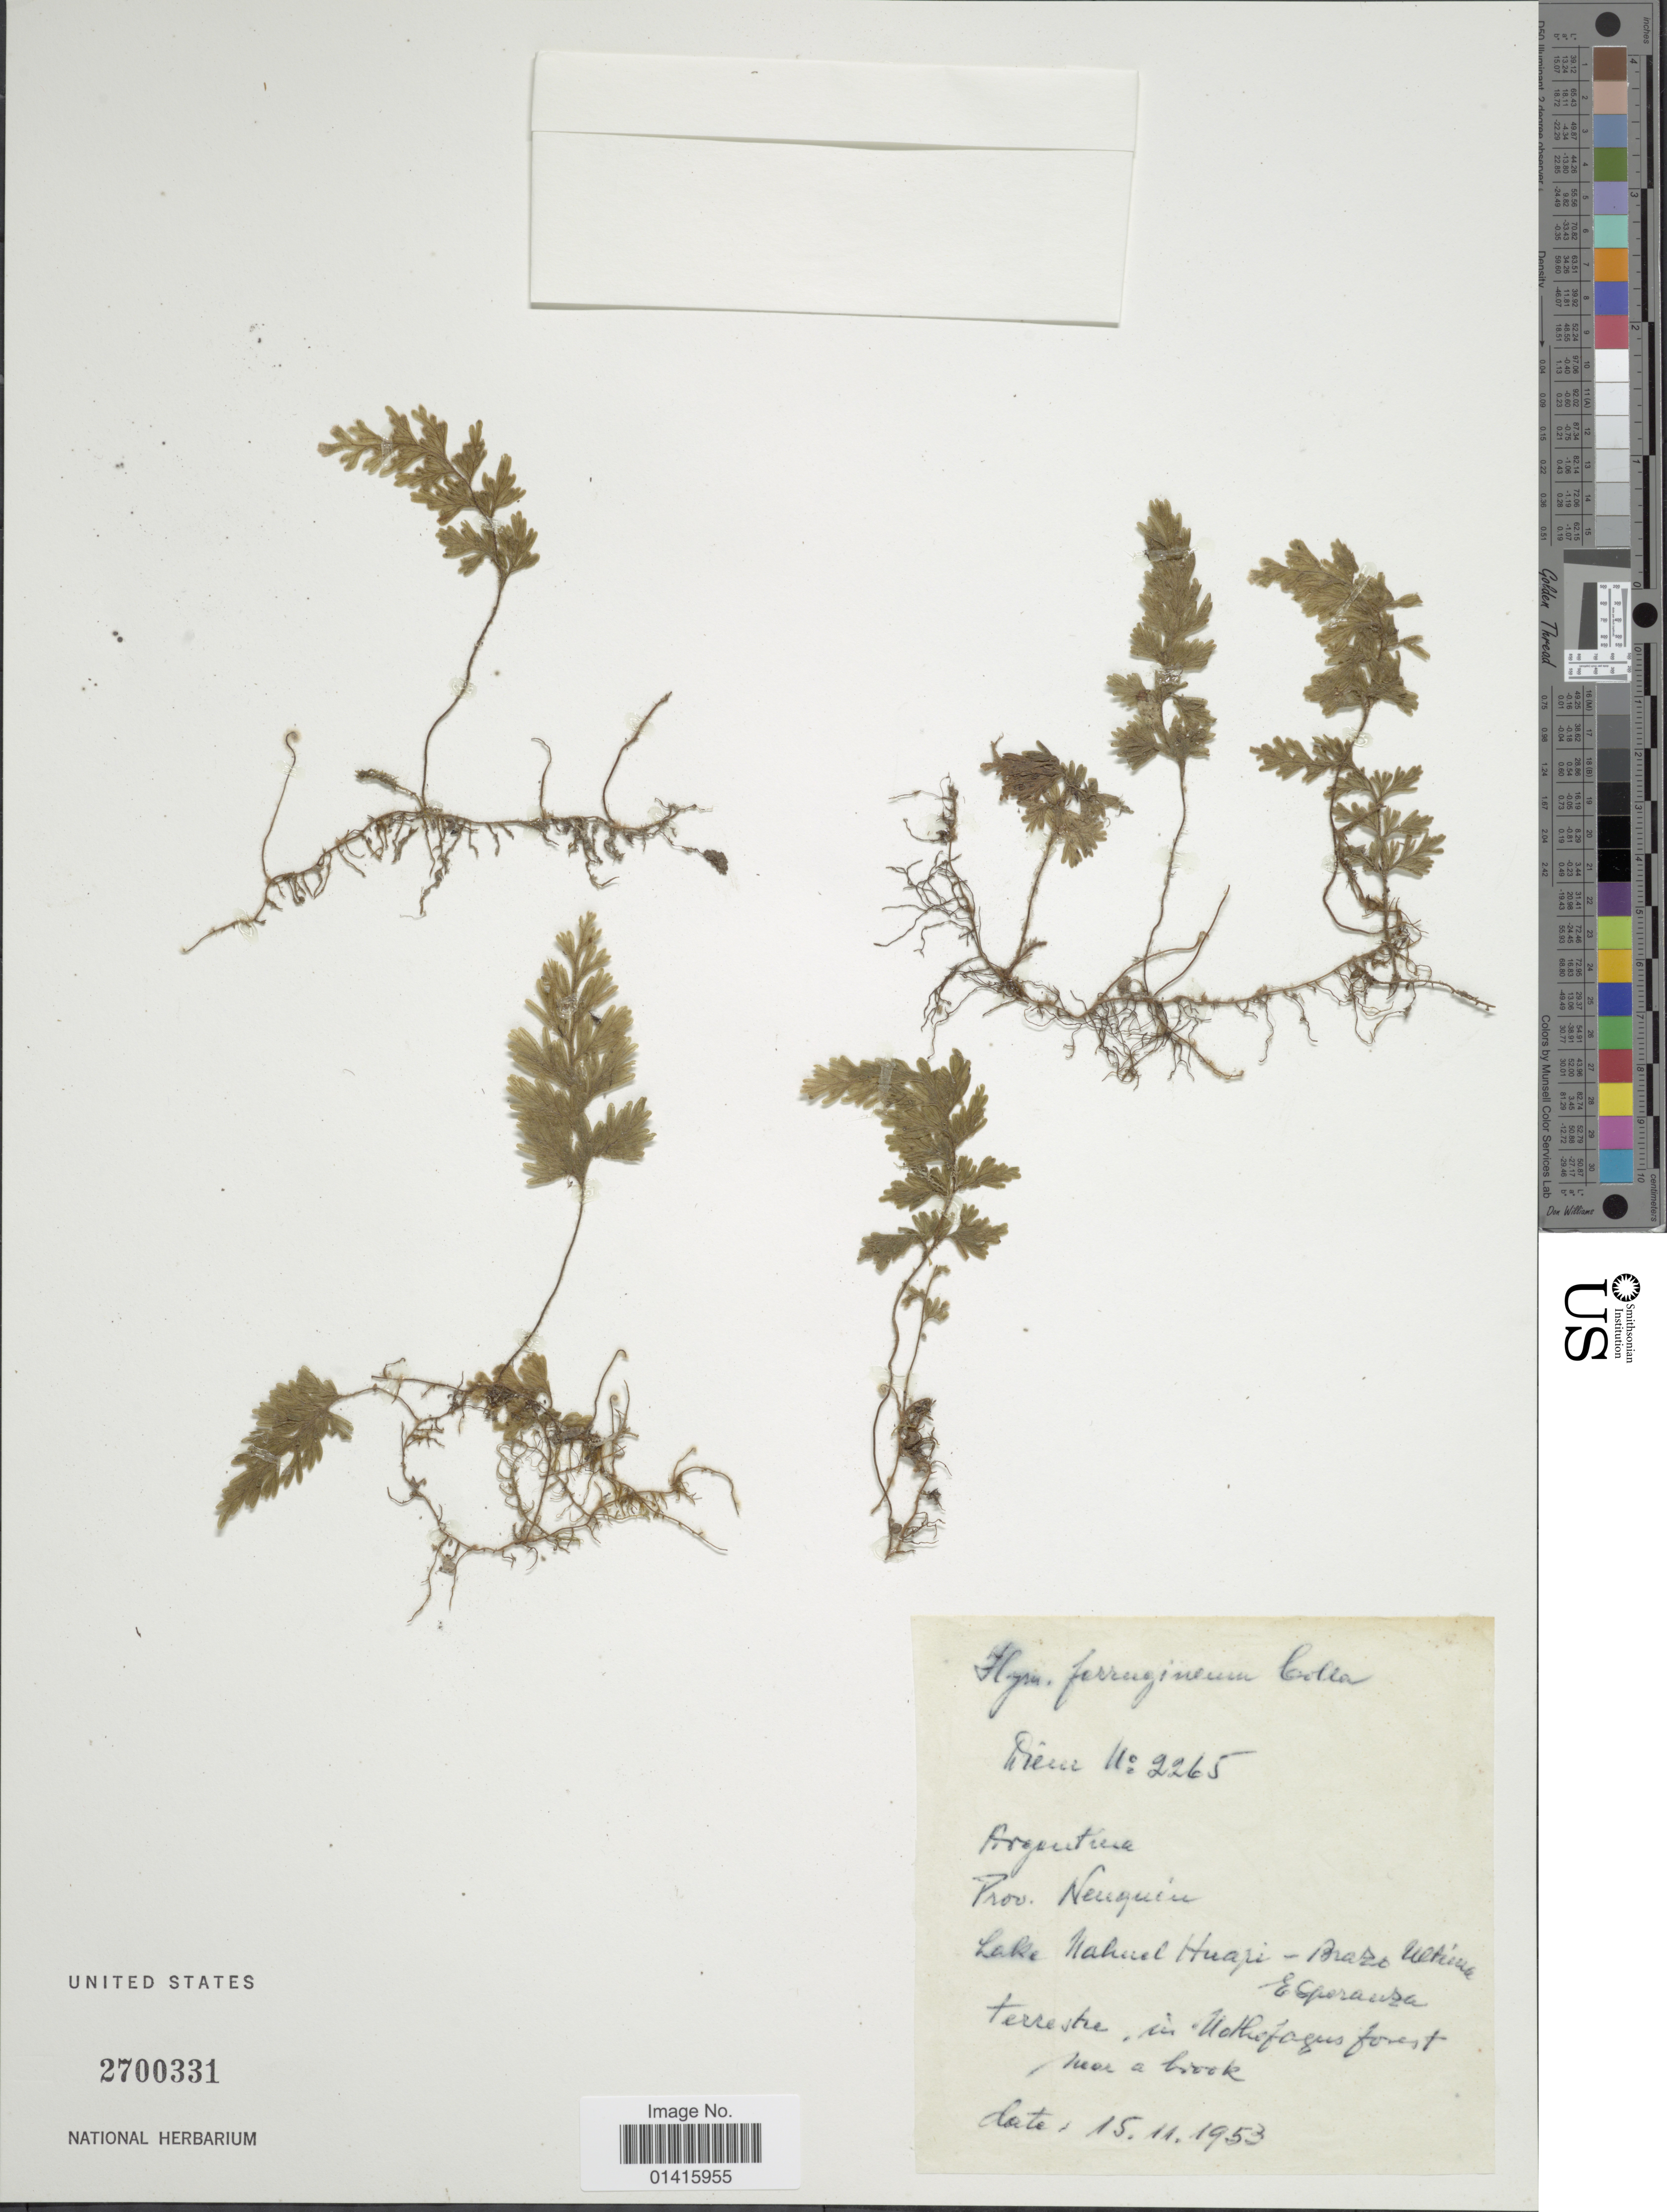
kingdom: Plantae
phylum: Tracheophyta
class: Polypodiopsida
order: Hymenophyllales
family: Hymenophyllaceae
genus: Hymenophyllum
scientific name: Hymenophyllum ferrugineum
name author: Colla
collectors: T. Pederson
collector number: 2265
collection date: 1953-11-15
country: Argentina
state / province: Neuquen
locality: Prov. Neuquén, Lake Nahuel Huapi- Brazo Ultima Esperanza.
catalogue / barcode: US 2700331